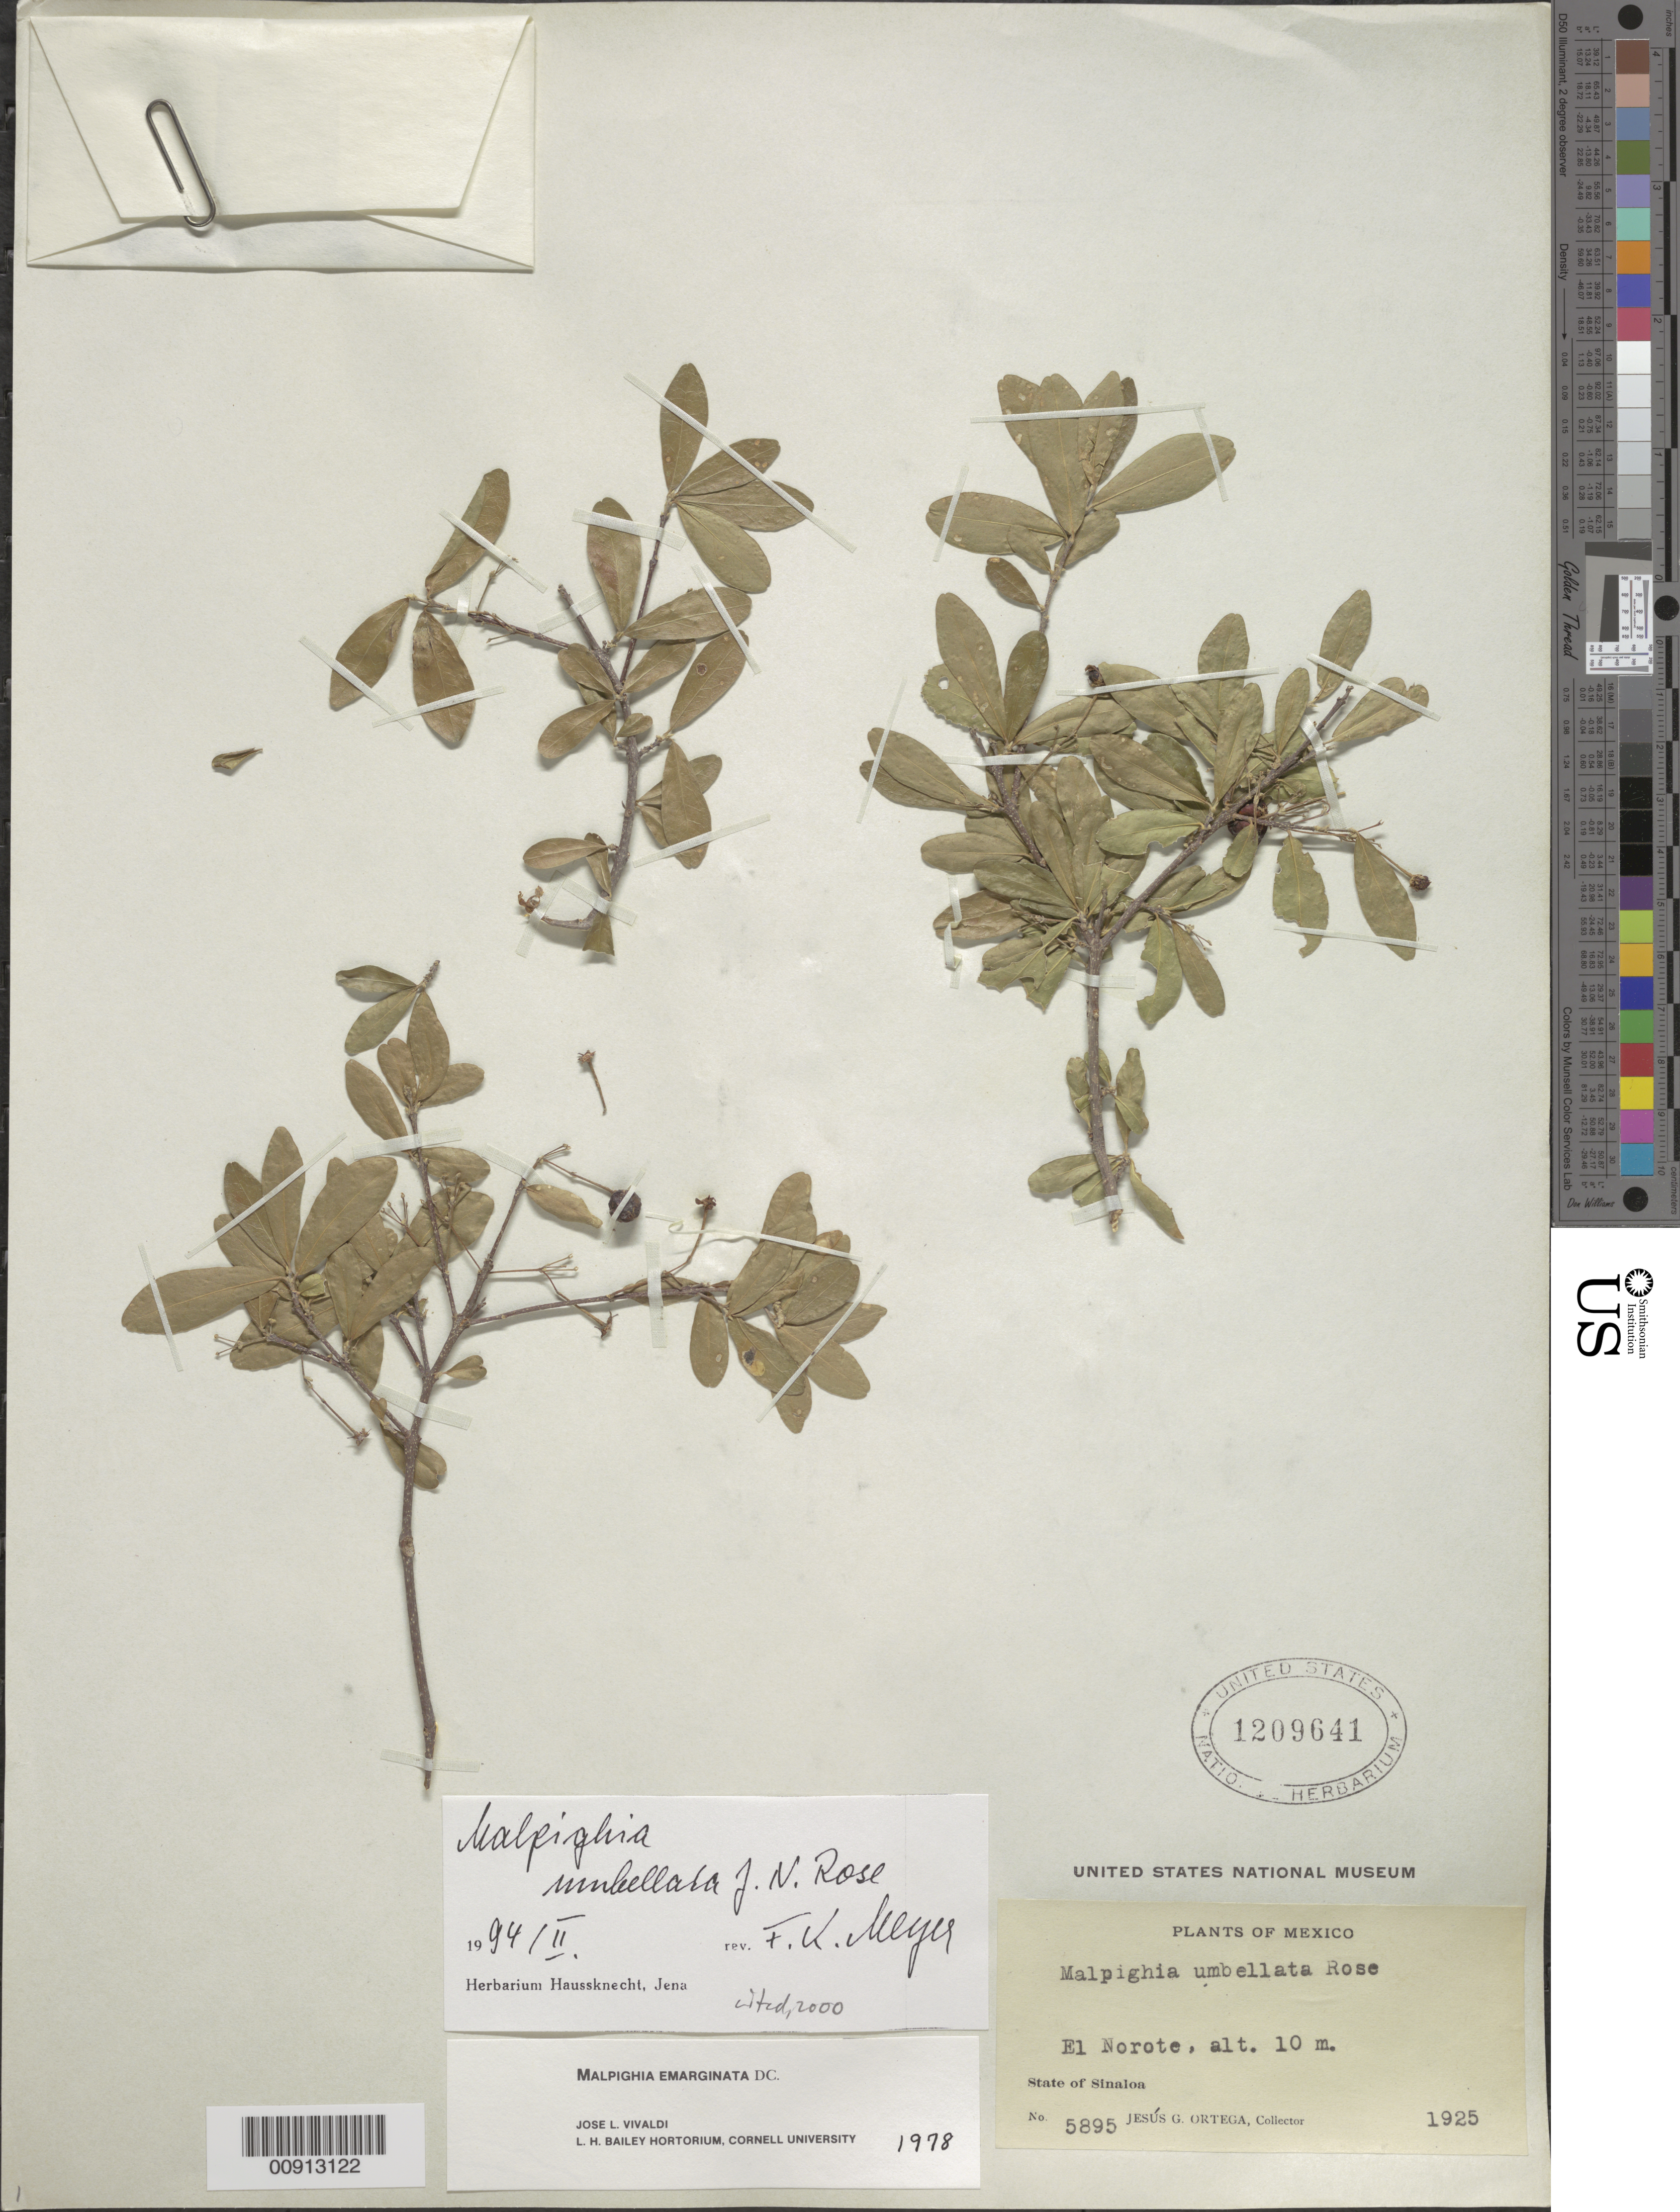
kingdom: Plantae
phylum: Tracheophyta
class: Magnoliopsida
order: Malpighiales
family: Malpighiaceae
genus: Malpighia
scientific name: Malpighia umbellata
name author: Rose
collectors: J. Ortega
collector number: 5895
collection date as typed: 1925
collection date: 1925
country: Mexico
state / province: Sinaloa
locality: El Norote, State of Sinaloa.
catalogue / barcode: US 1209641